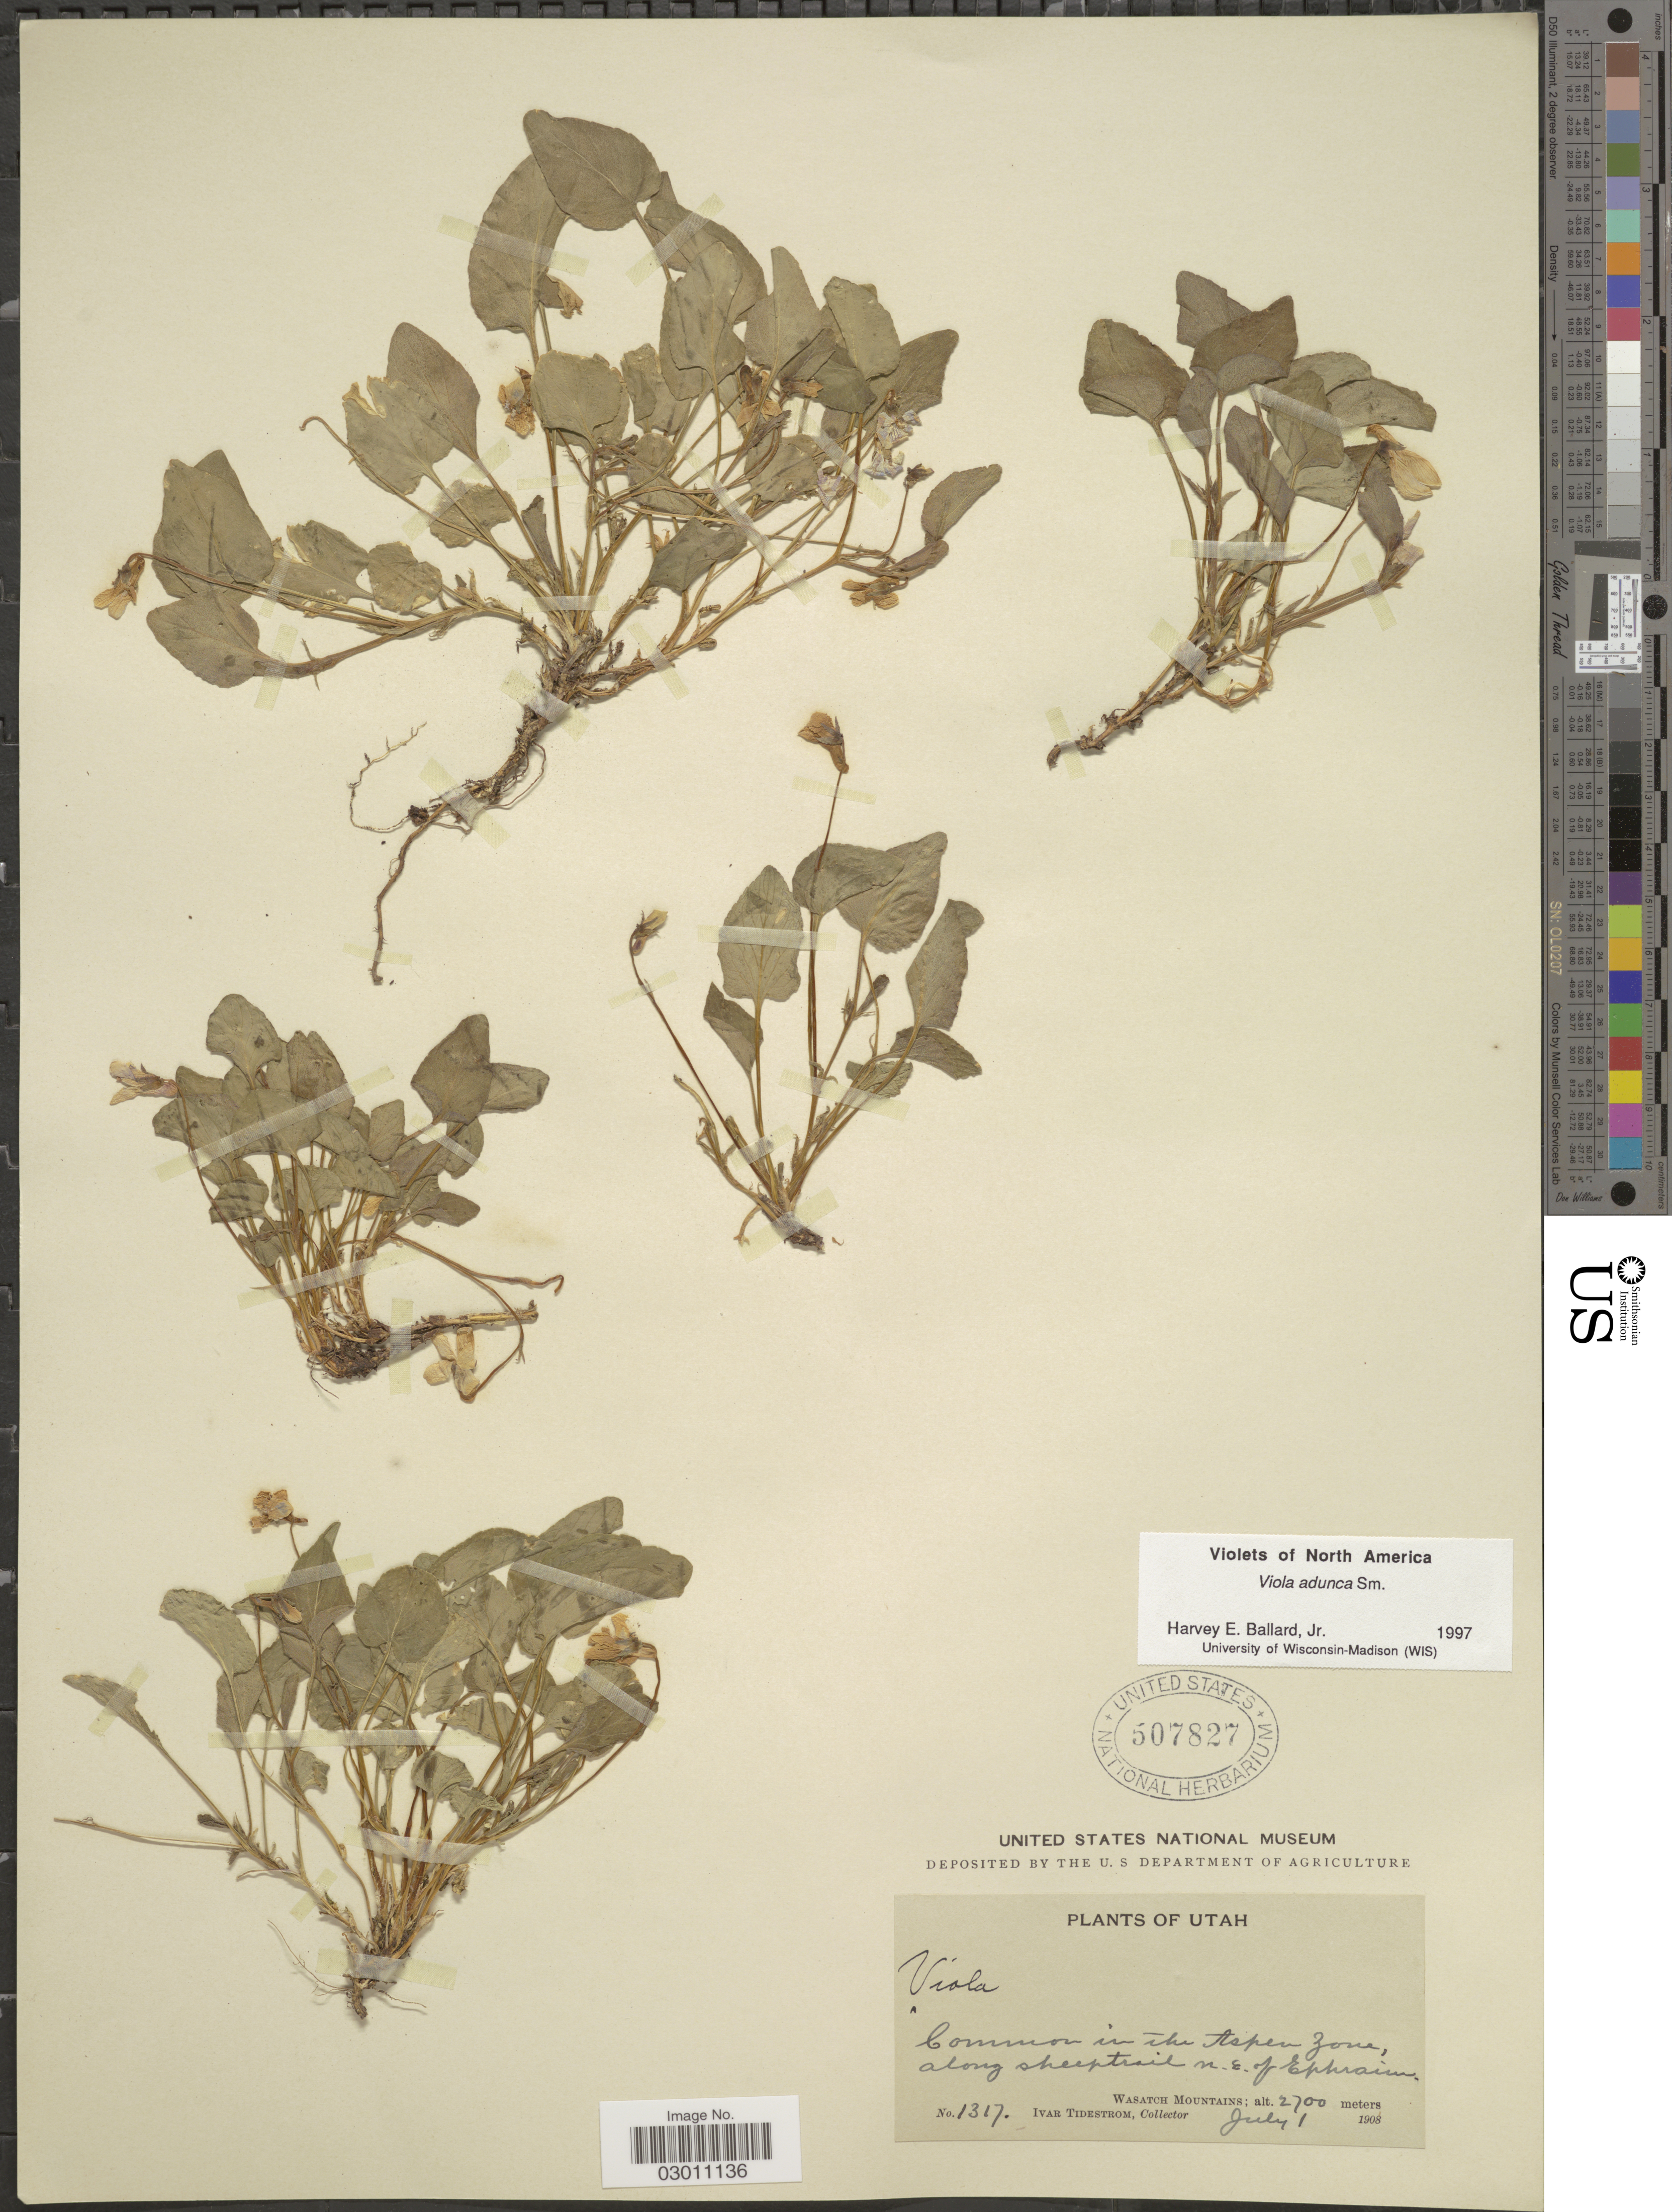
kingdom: Plantae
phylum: Tracheophyta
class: Magnoliopsida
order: Malpighiales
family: Violaceae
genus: Viola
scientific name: Viola adunca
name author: Sm.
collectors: I. F. Tidestrom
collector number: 1317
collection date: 1908-07-01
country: United States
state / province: Utah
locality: Common in the Aspen Zone, along sheeptrail n. e. of Ephraim. Wasatch Mountains.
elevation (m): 2700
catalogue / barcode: US 507827